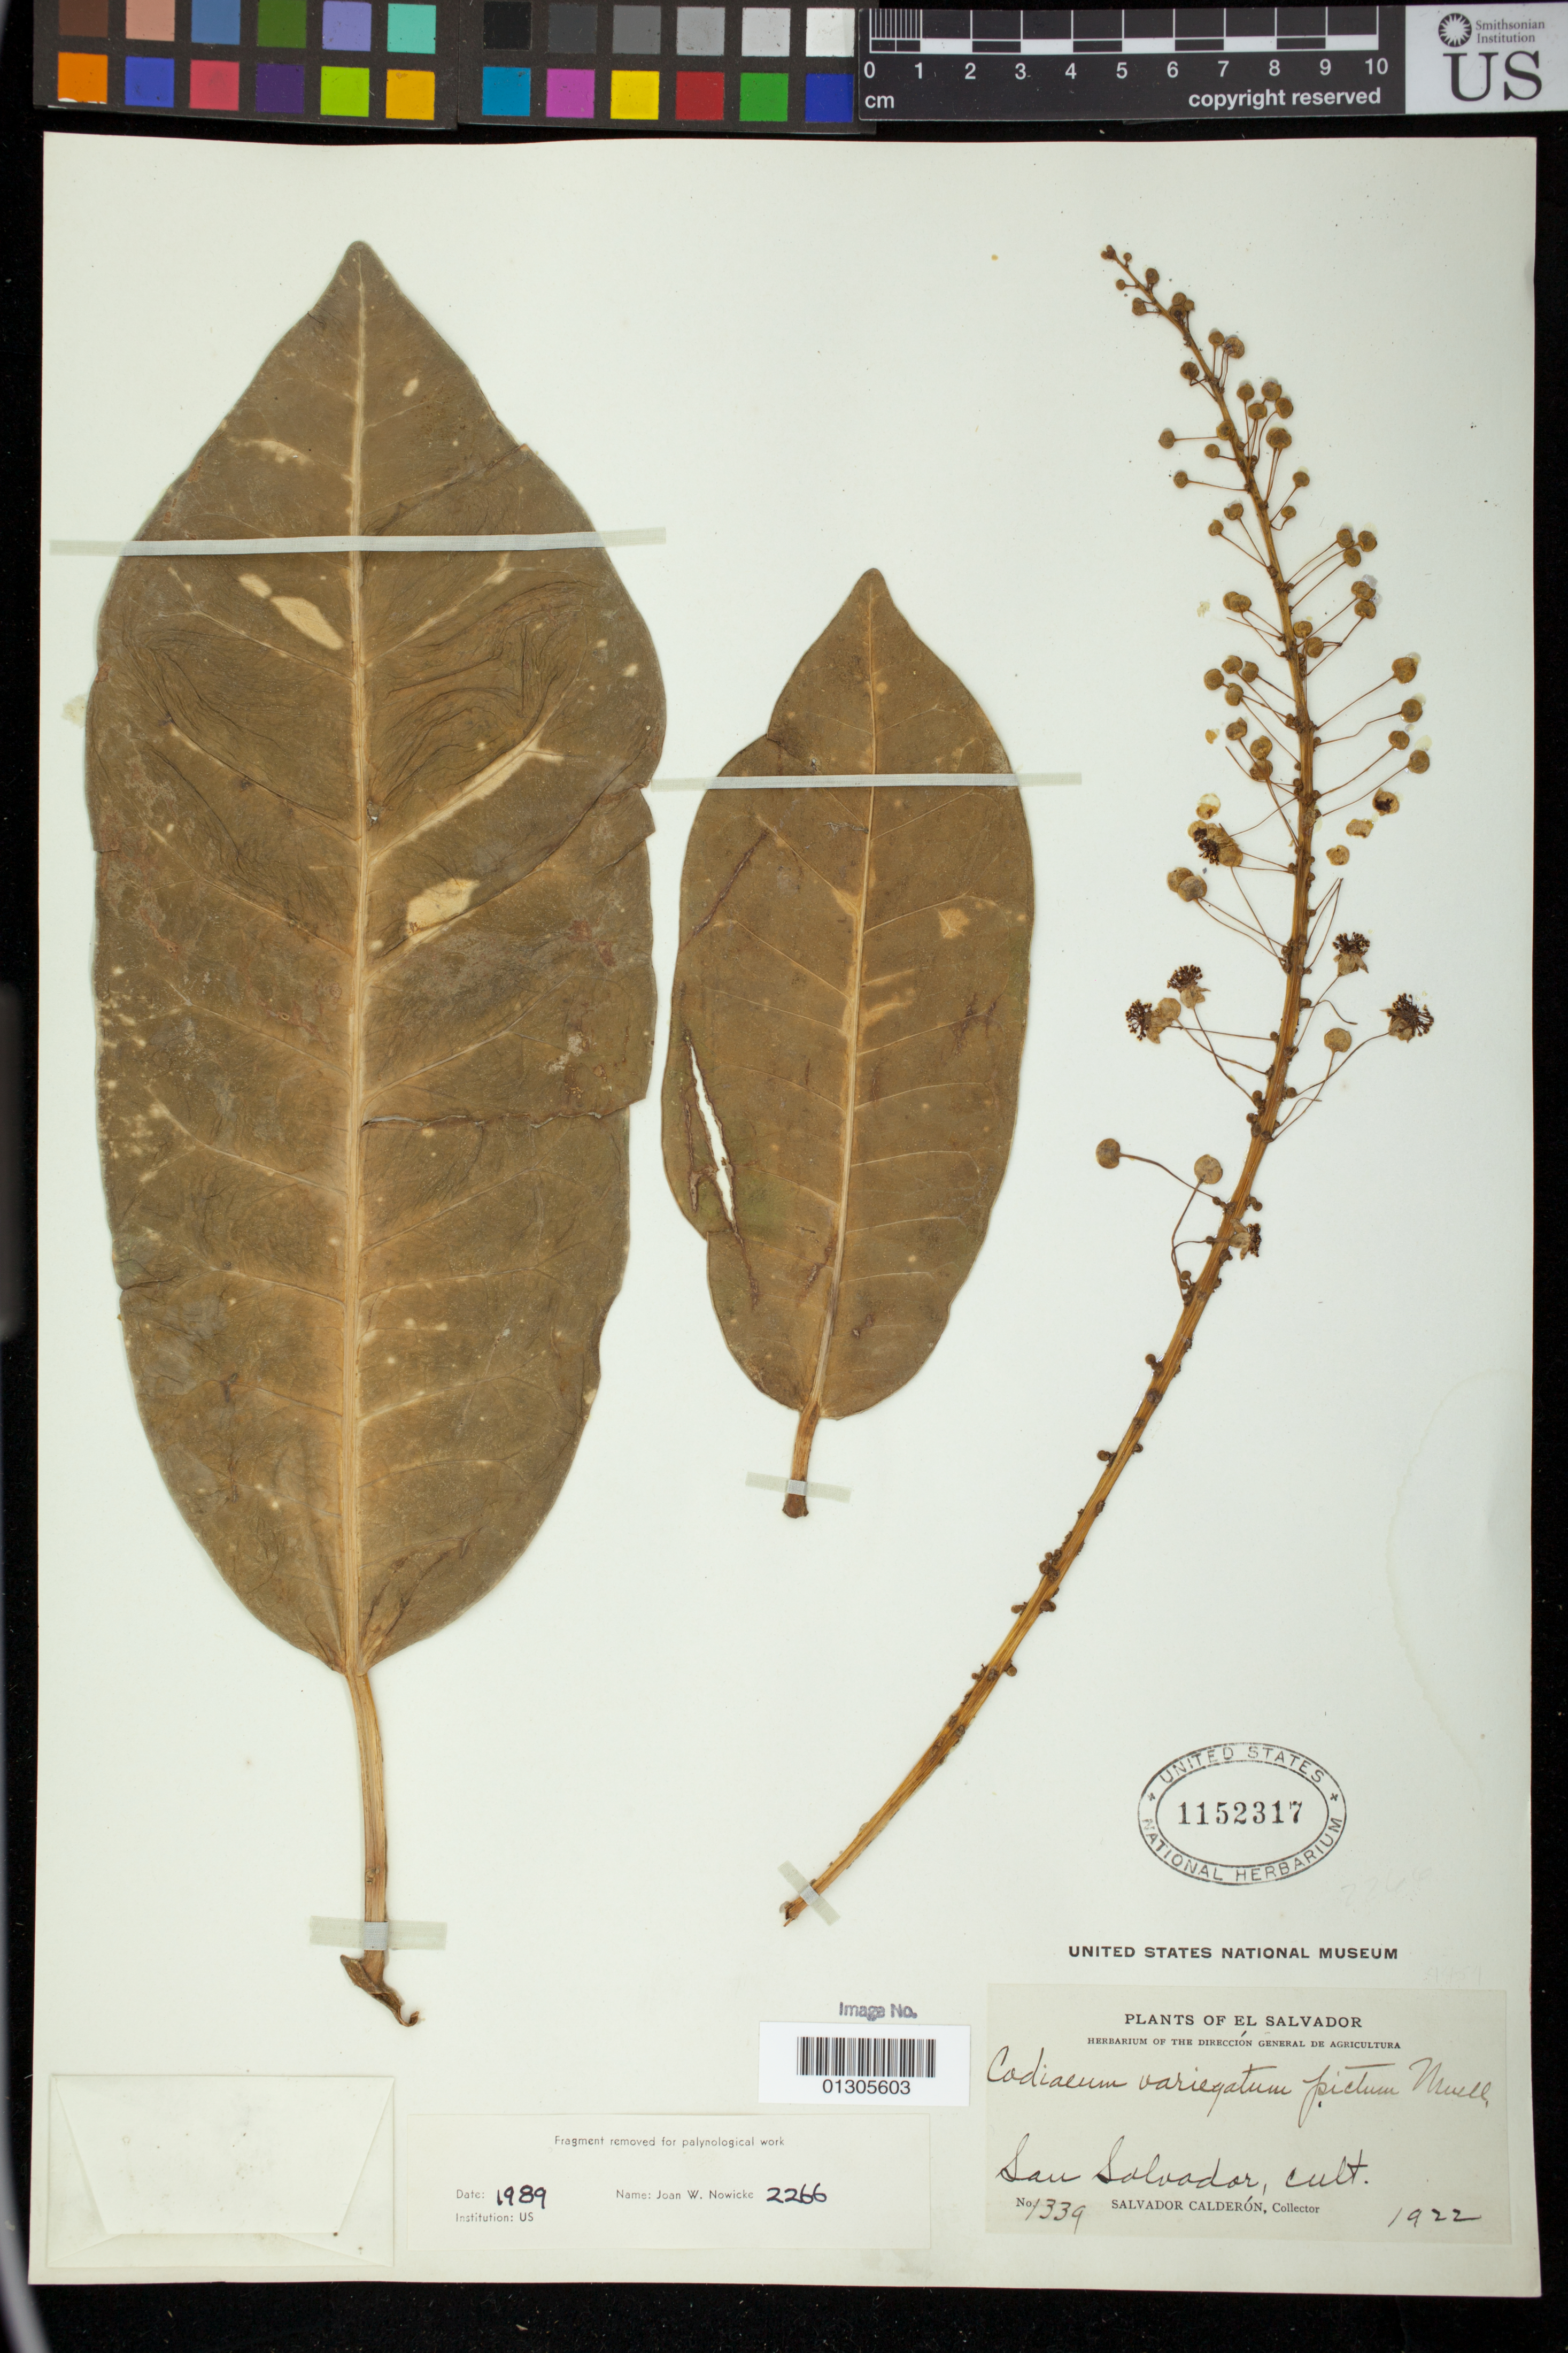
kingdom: Plantae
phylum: Tracheophyta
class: Magnoliopsida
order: Malpighiales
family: Euphorbiaceae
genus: Codiaeum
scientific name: Codiaeum variegatum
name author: (L.) Rumph. ex A. Juss.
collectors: S. Calderón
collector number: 1339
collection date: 1922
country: El Salvador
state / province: San Salvador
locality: San Salvador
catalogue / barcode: US 1152317